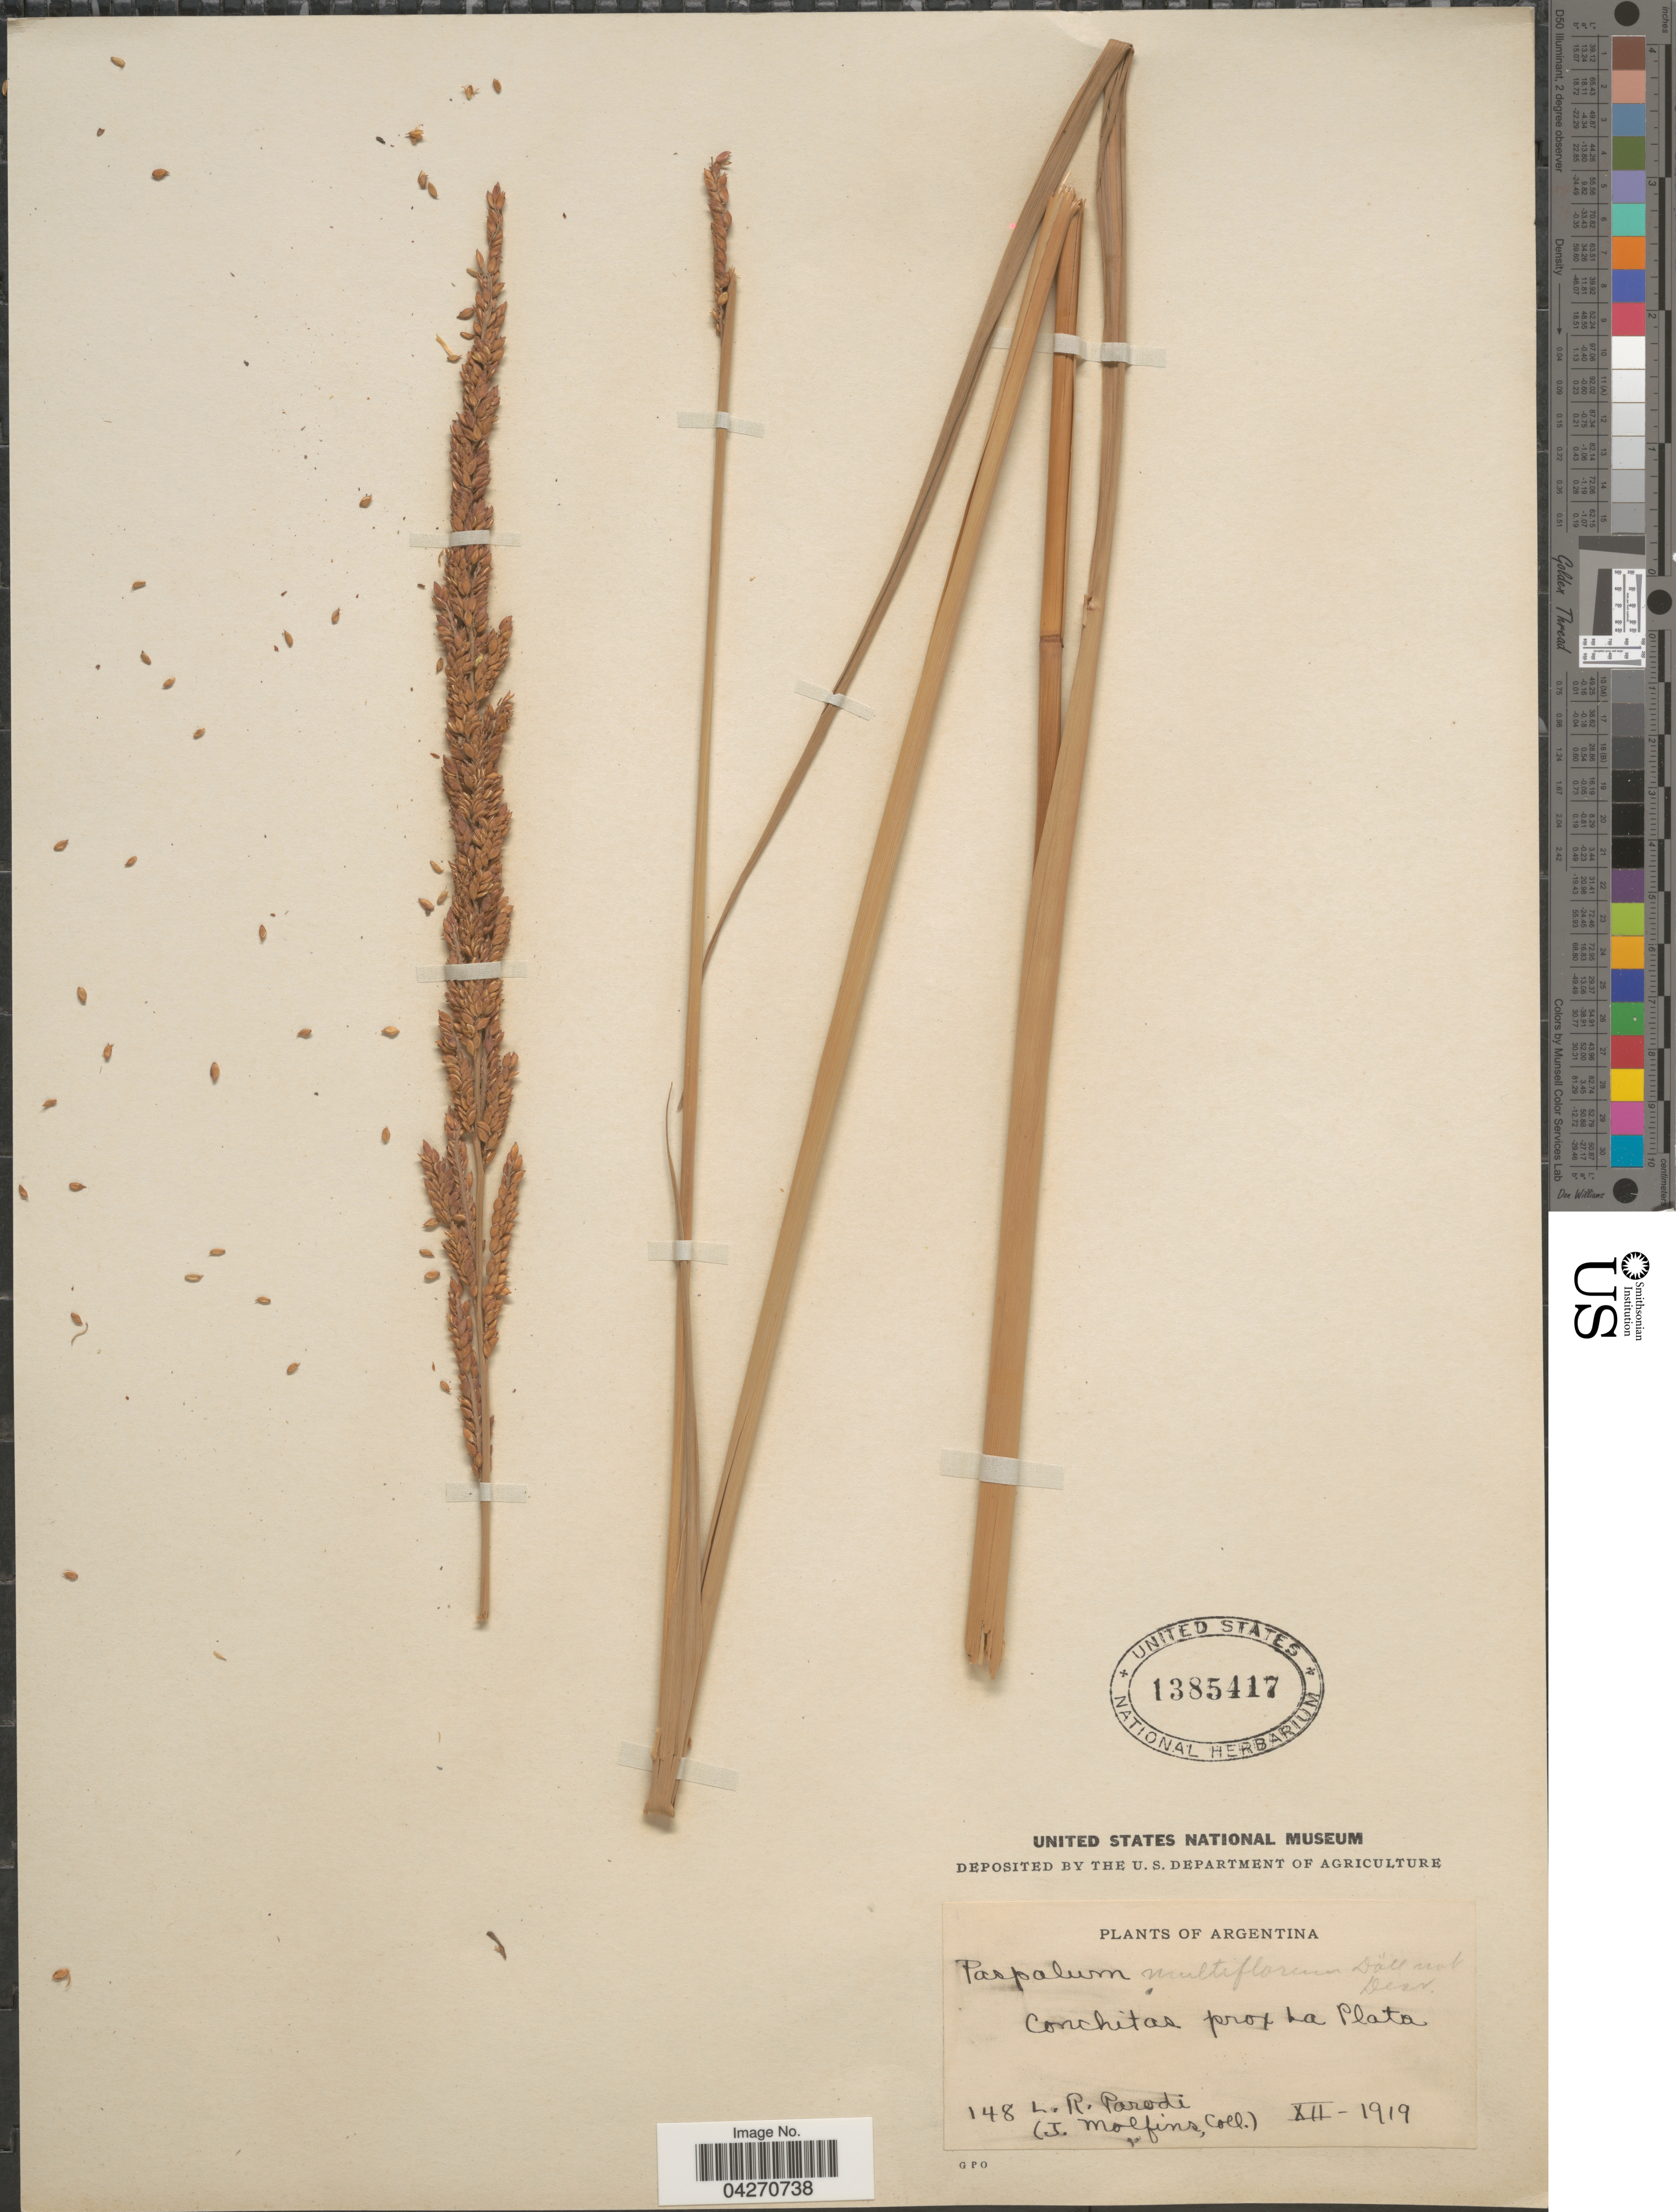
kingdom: Plantae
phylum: Tracheophyta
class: Liliopsida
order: Poales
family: Poaceae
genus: Paspalum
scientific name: Paspalum haumanii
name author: Parodi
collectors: L. R. Parodi & J. Molfins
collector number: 148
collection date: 1919-12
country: Argentina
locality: Conchitas prox La Plata.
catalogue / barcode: US 1385417